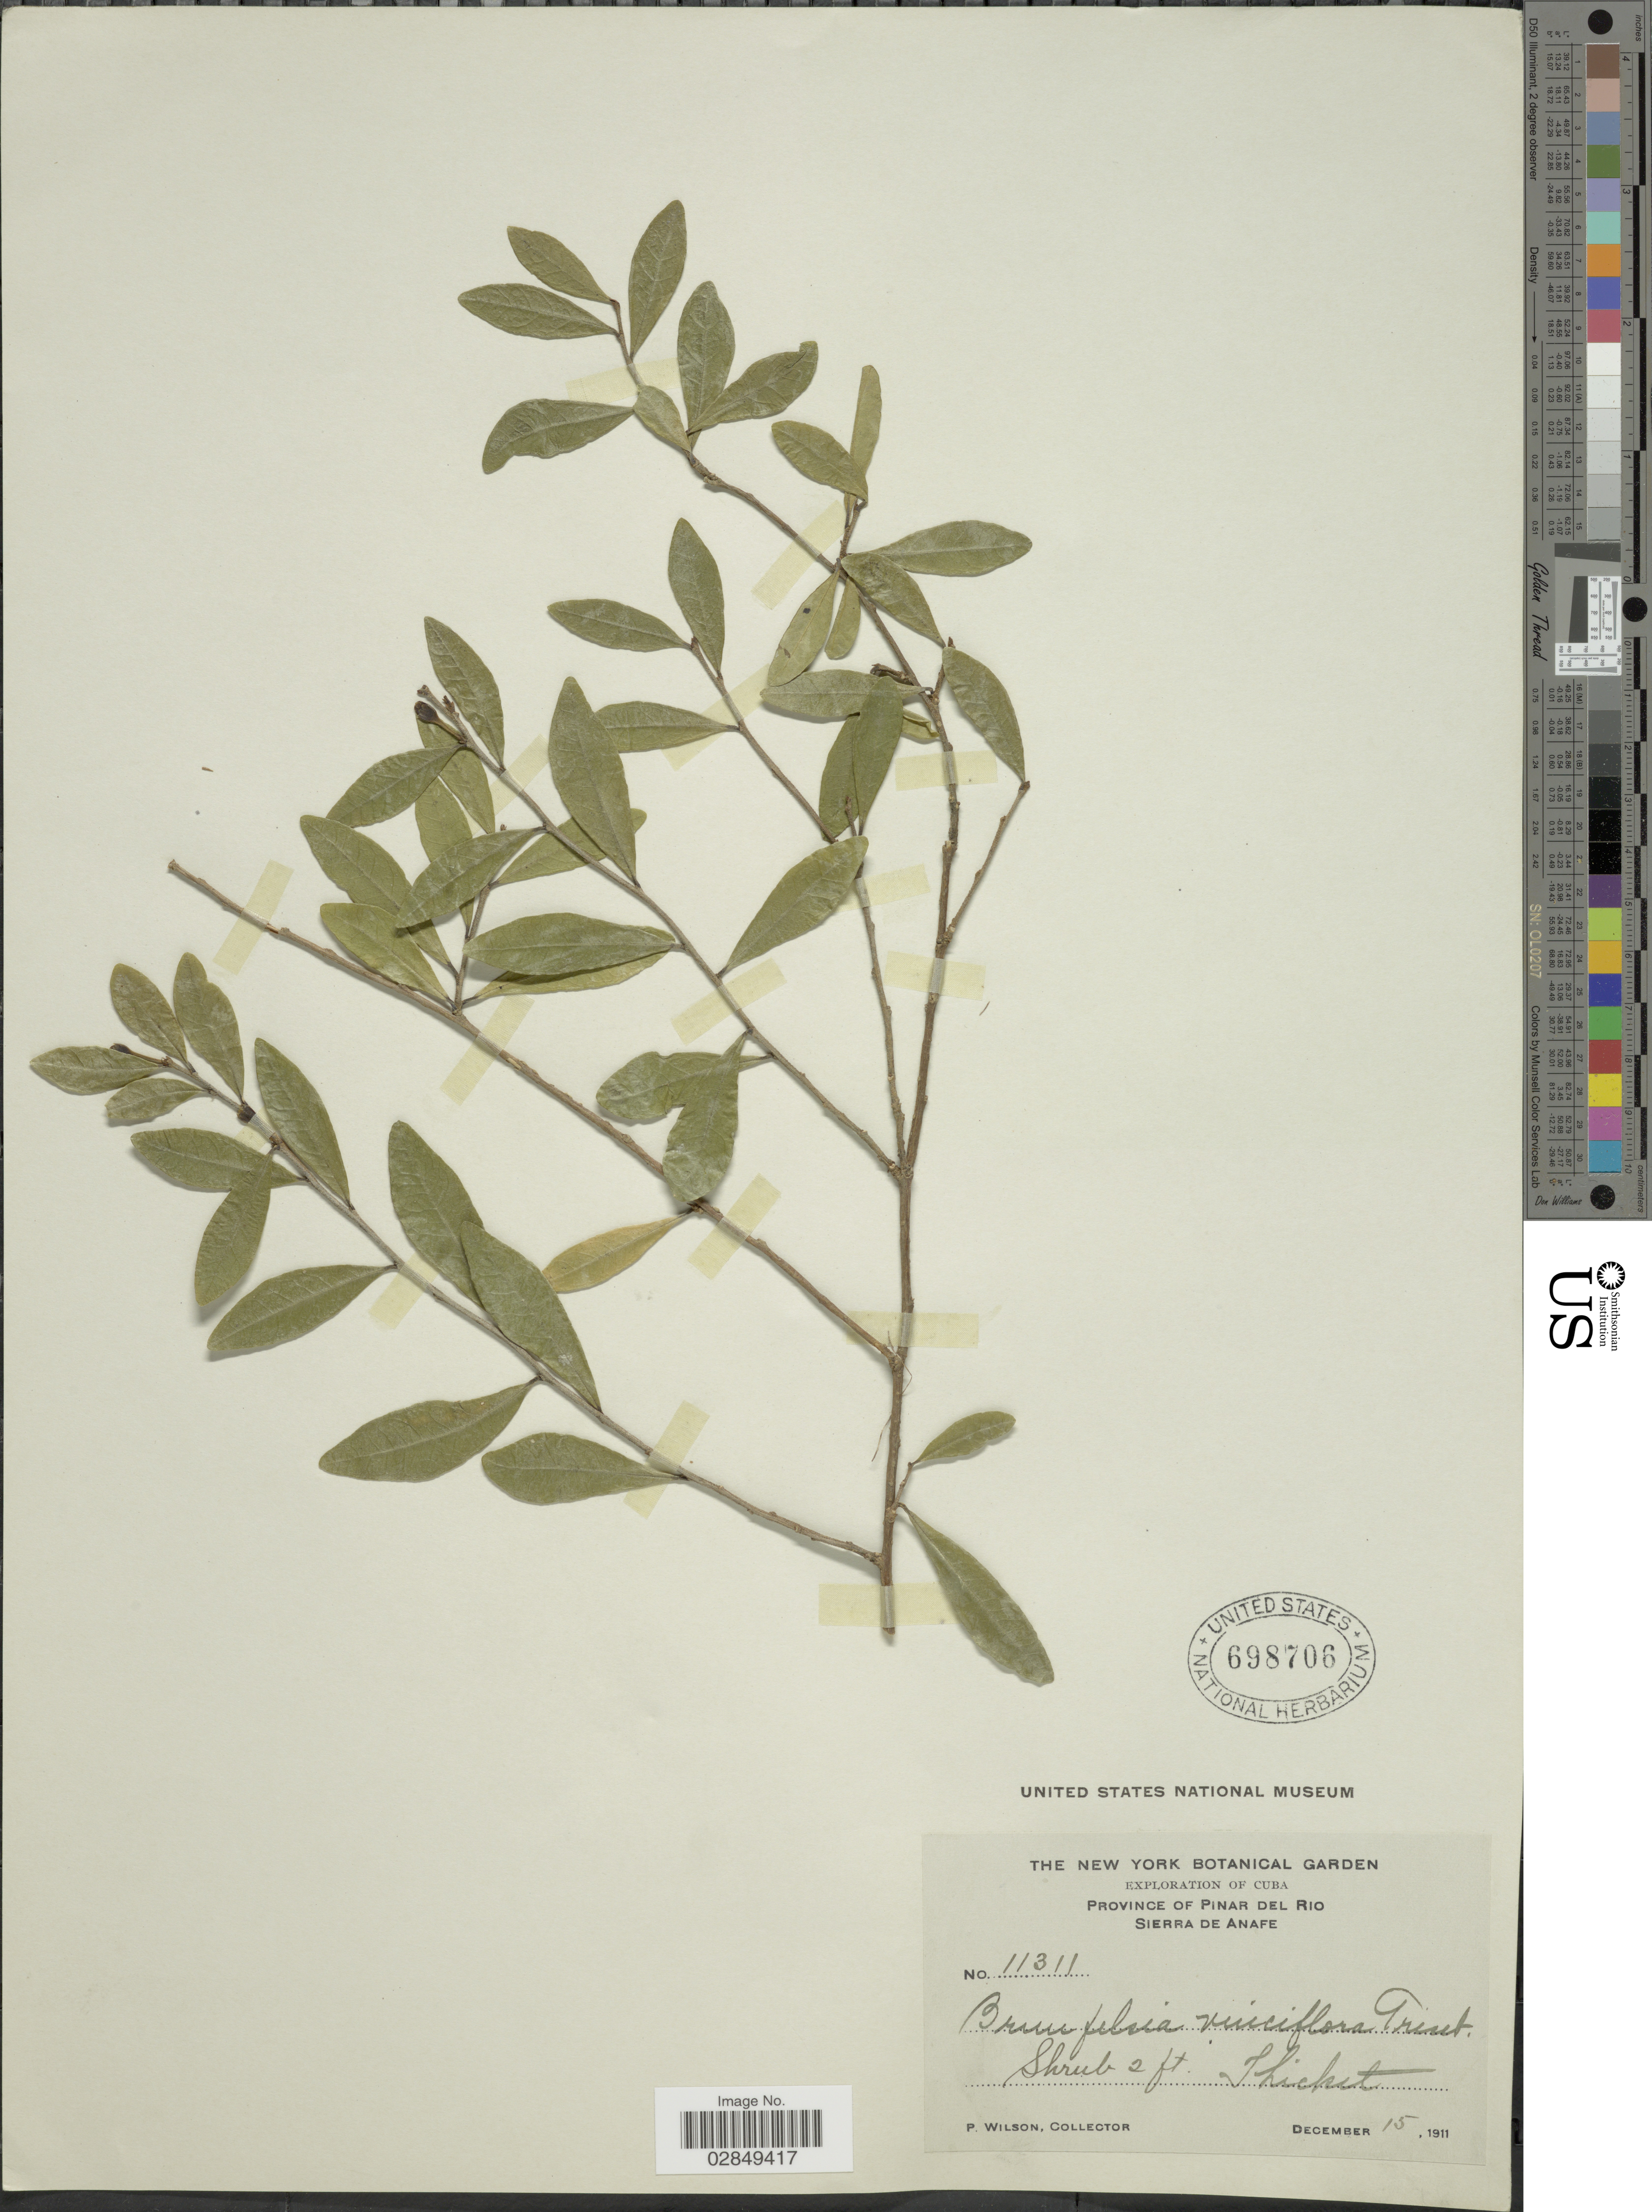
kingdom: Plantae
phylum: Tracheophyta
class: Magnoliopsida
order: Solanales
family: Solanaceae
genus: Brunfelsia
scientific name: Brunfelsia cestroides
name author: A. Rich.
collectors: P. Wilson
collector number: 11311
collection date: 1911-12-15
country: Cuba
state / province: Pinar del Río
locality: Sierra de Anafe.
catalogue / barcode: US 698706